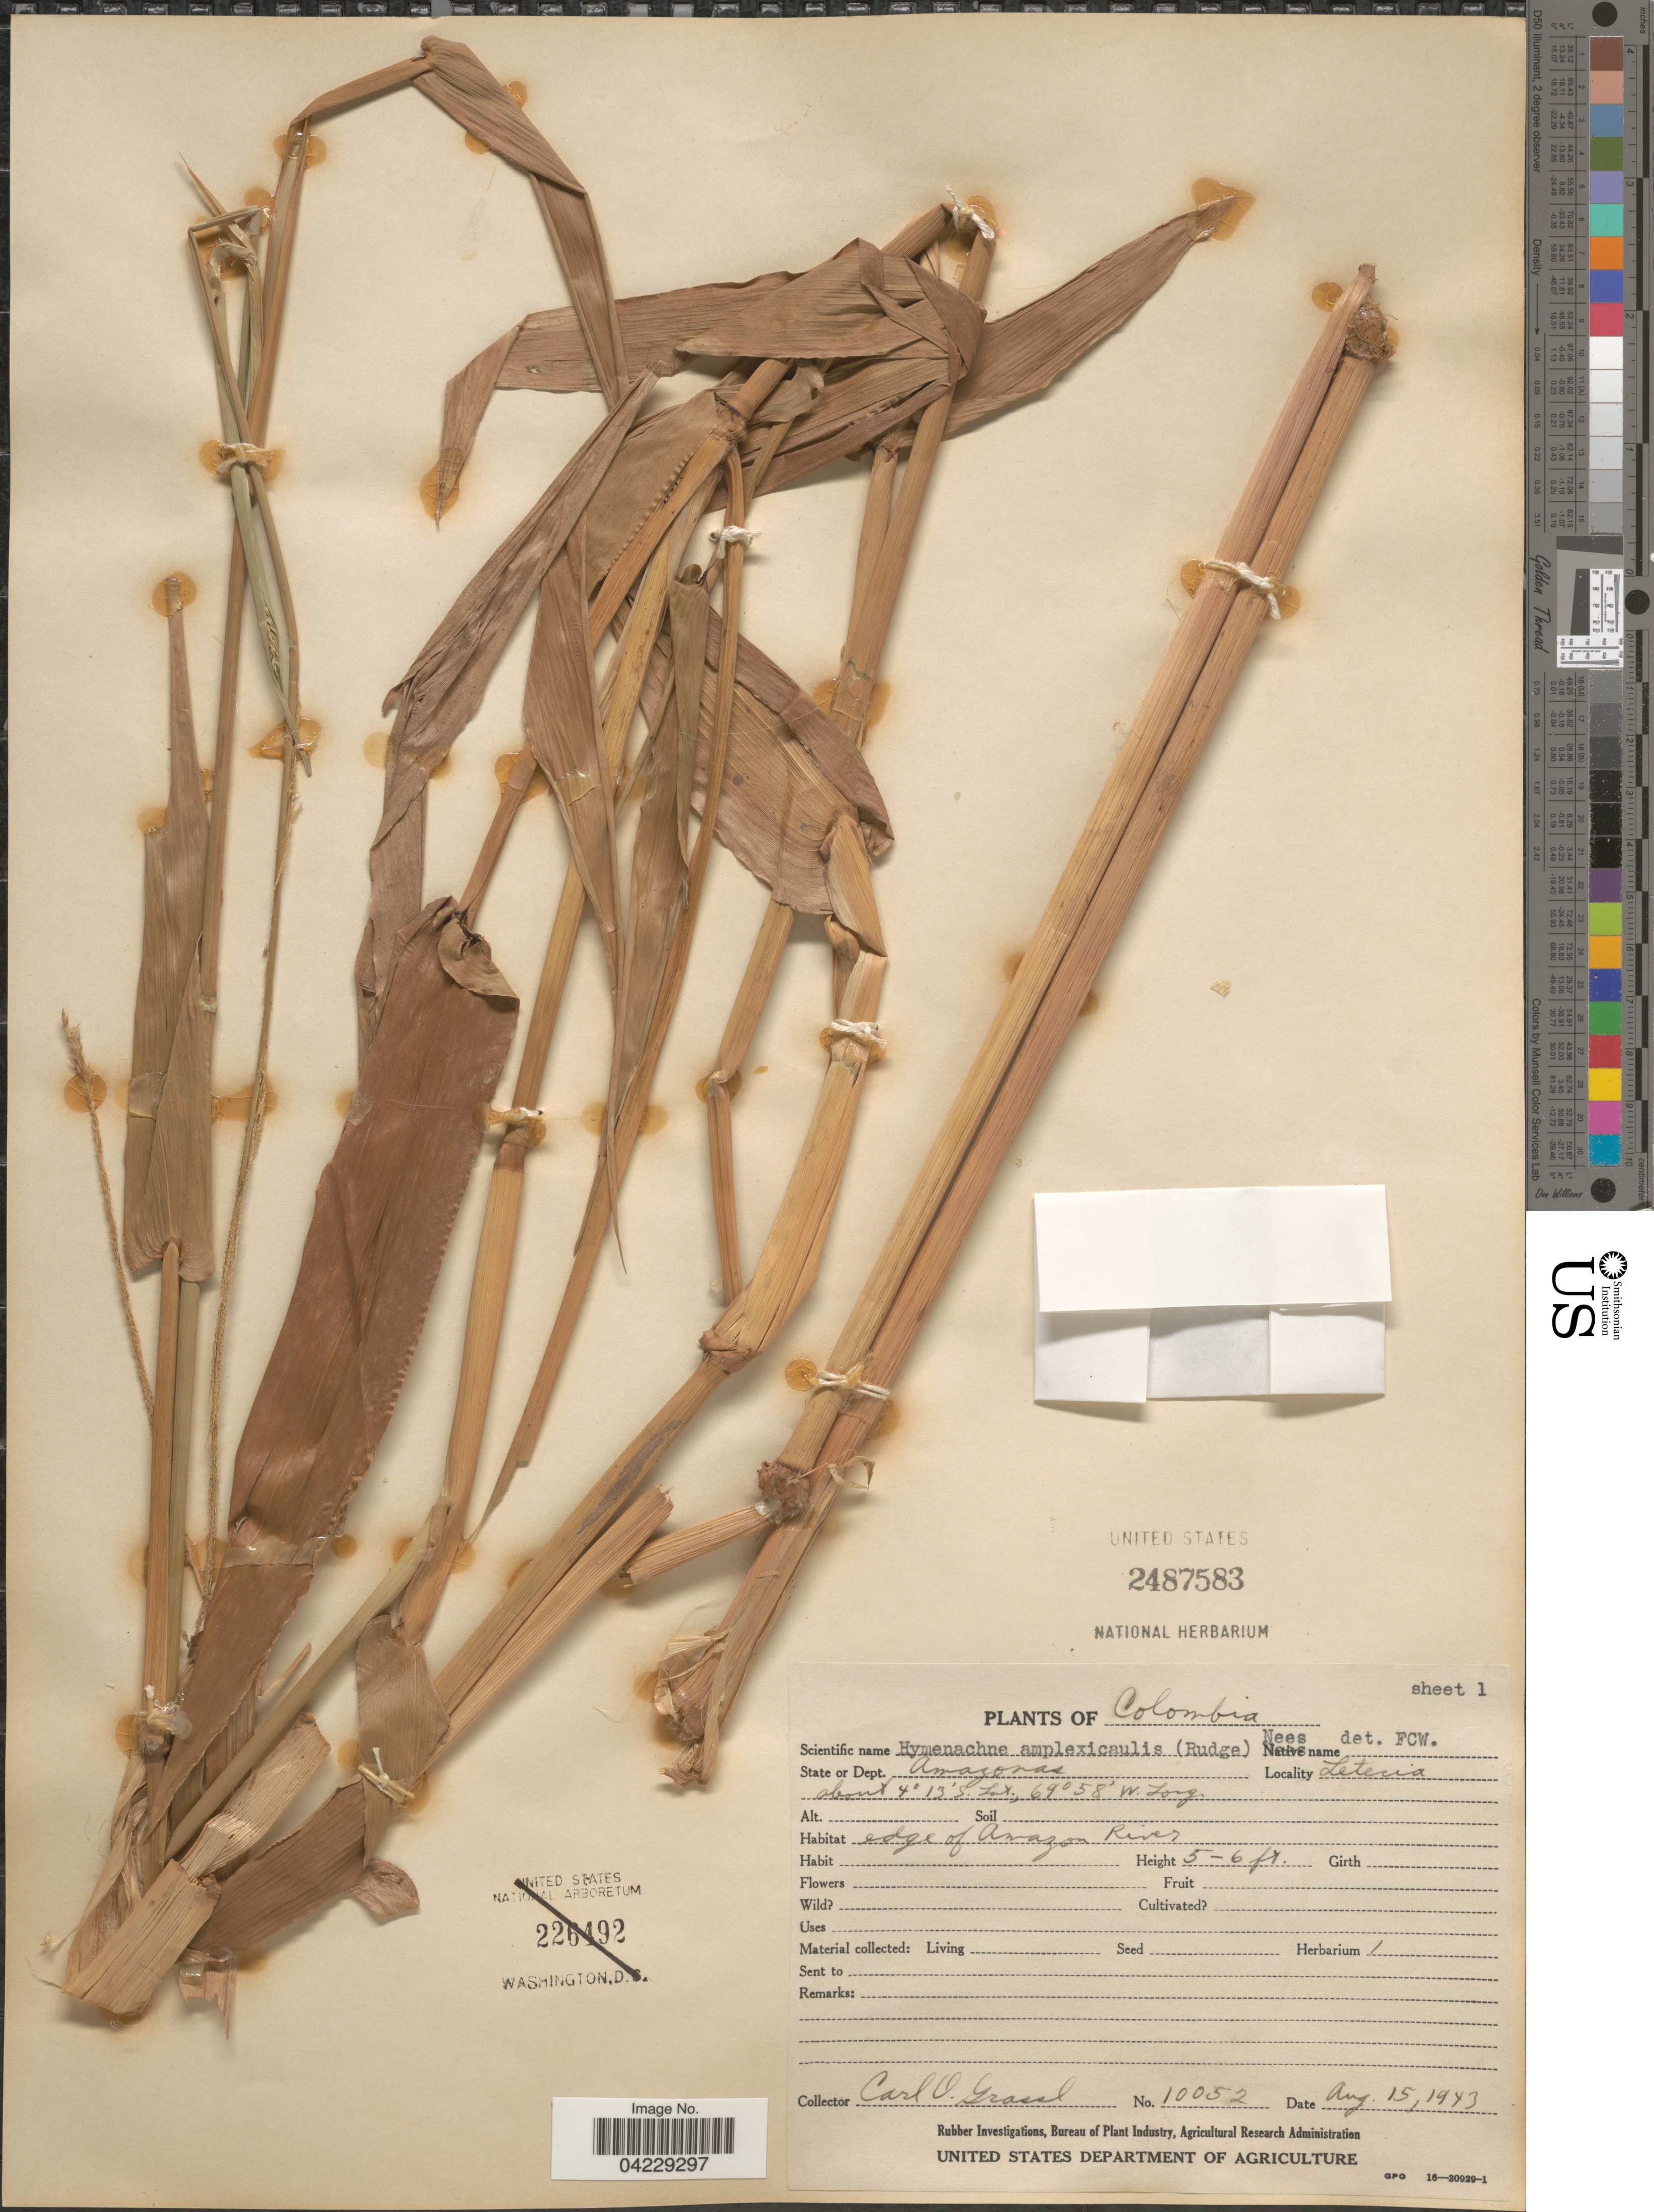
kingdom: Plantae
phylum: Tracheophyta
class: Liliopsida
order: Poales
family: Poaceae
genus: Hymenachne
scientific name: Hymenachne amplexicaulis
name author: (Rudge) Nees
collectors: C. Grassl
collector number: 10052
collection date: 1943-08-15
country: Colombia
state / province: Amazônas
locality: State or Dept. Amazonas. Letecia. Edge of Amazon River.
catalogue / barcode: US 2487583